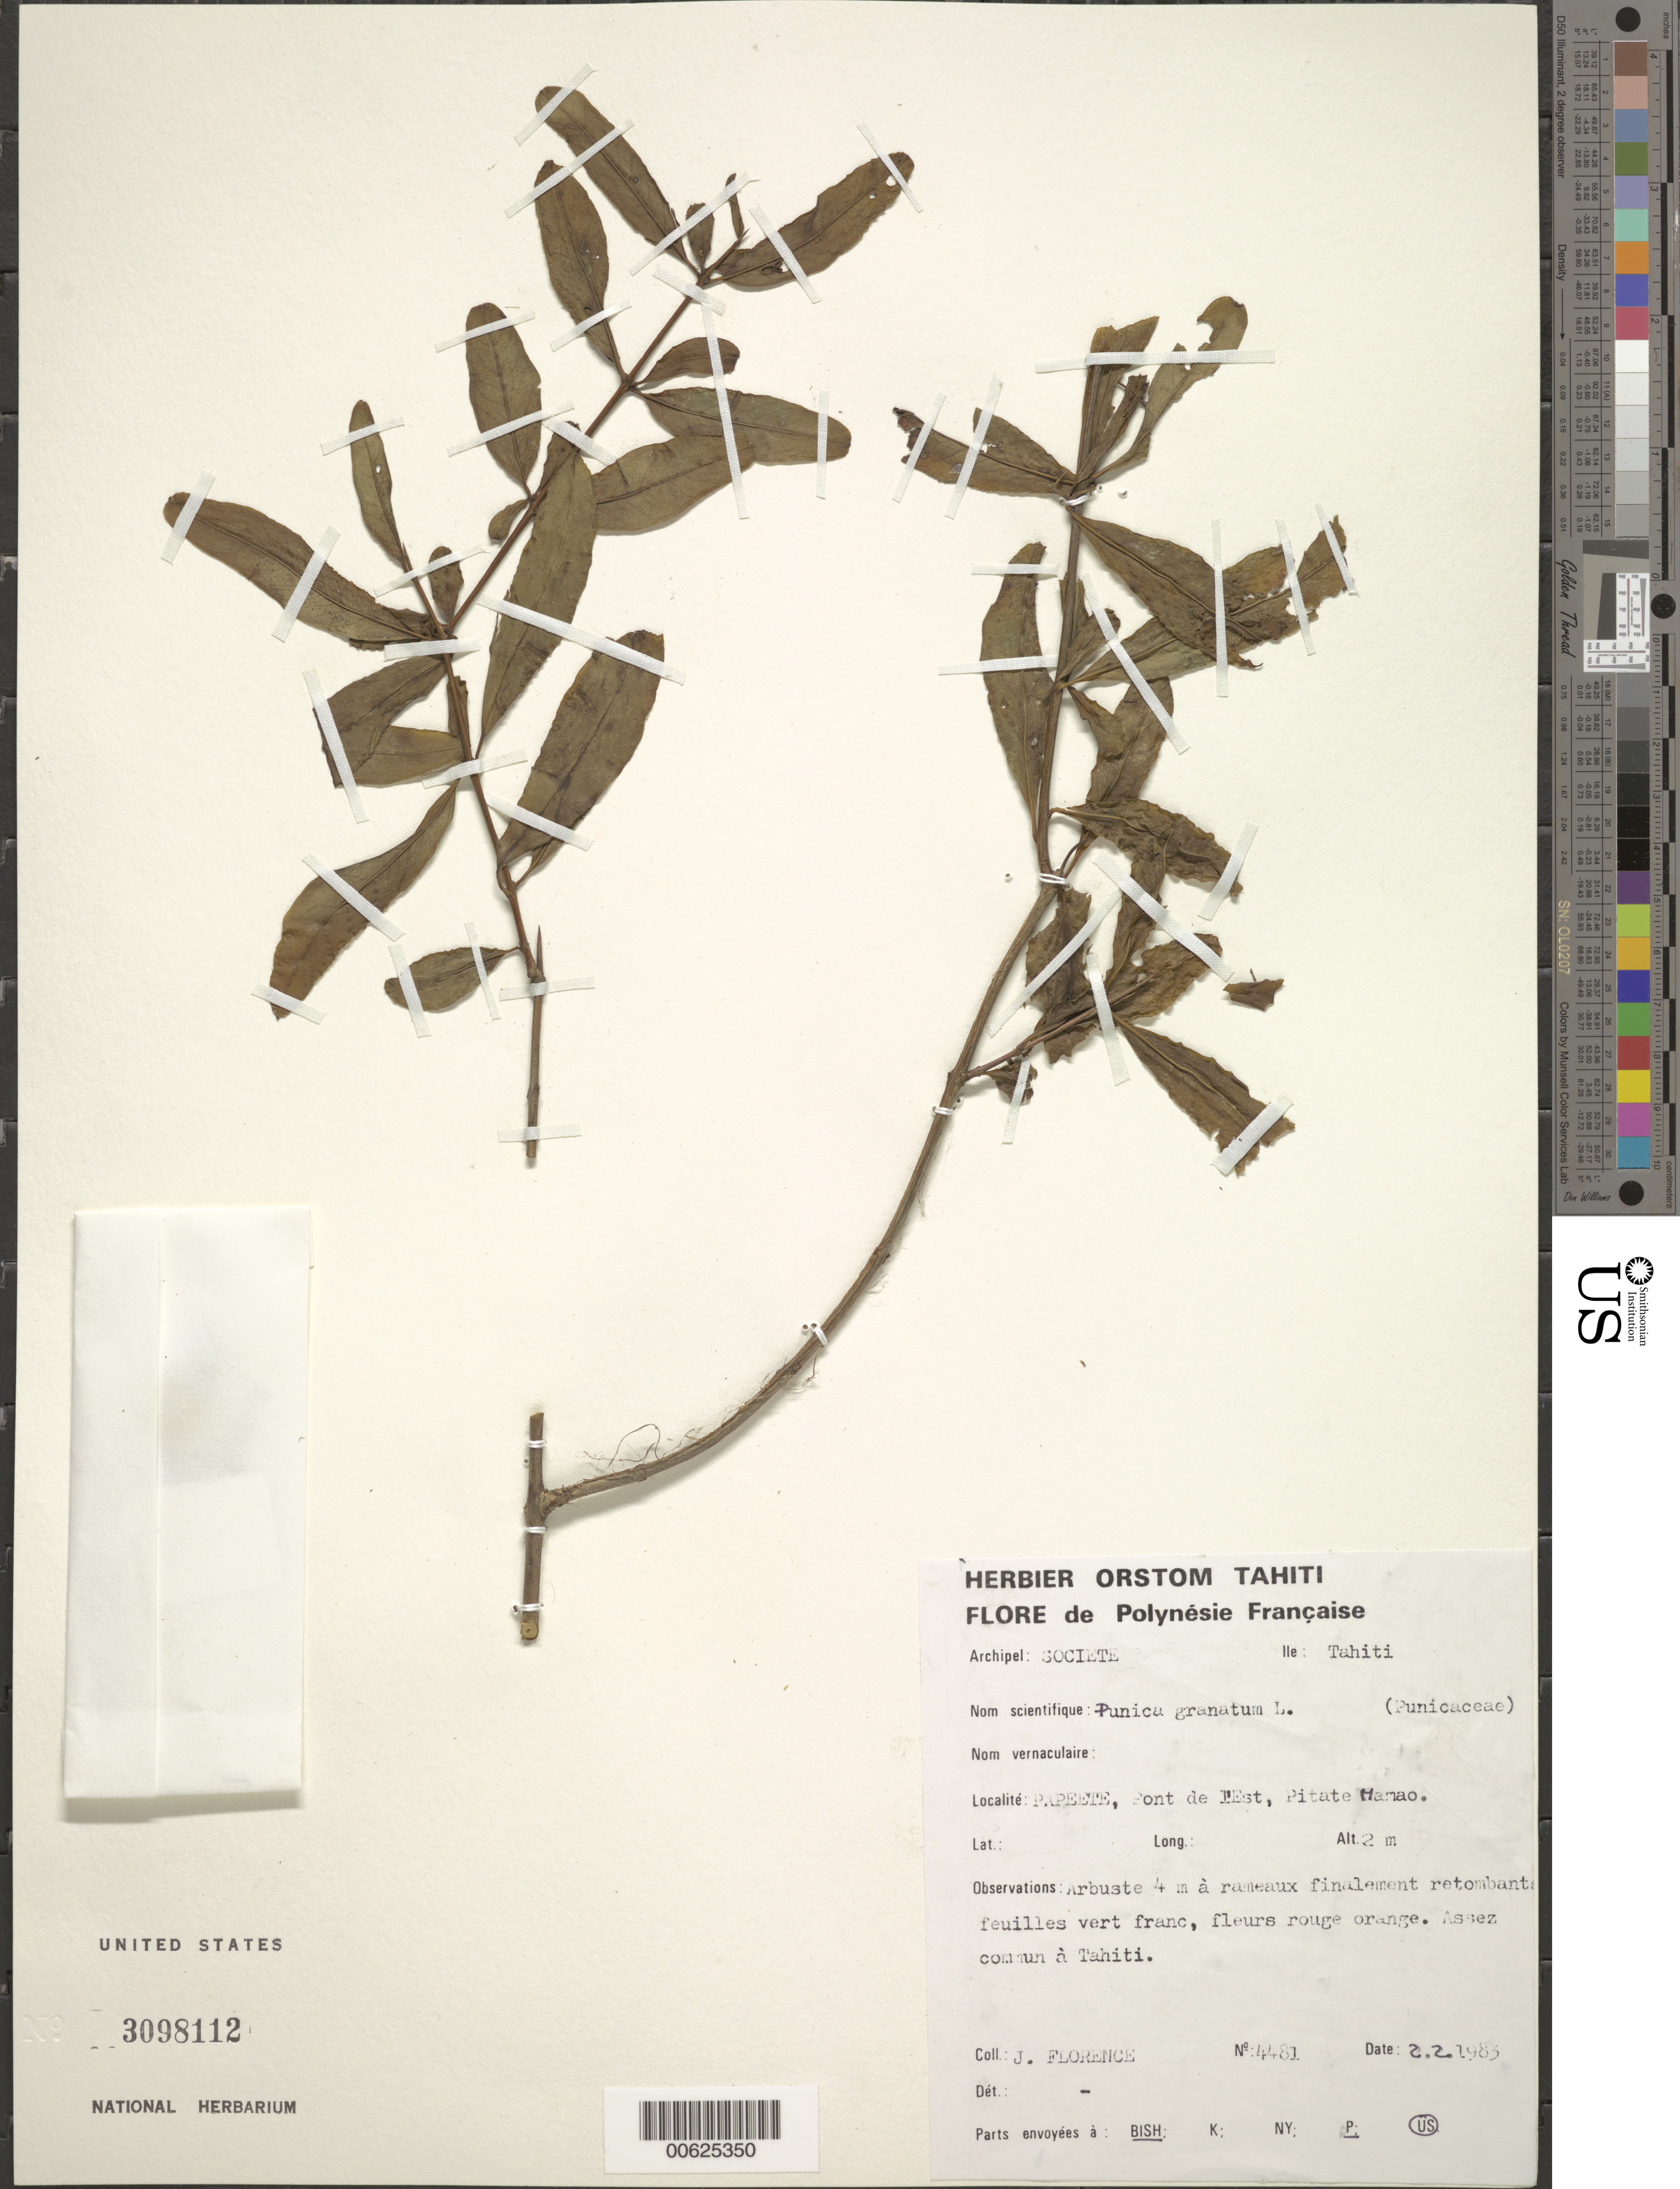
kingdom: Plantae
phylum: Tracheophyta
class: Magnoliopsida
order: Myrtales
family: Lythraceae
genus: Punica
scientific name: Punica granatum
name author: L.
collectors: J. Florence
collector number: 4481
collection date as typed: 02 Feb 1983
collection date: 1983-02-02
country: French Polynesia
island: Tahiti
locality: Papeete, font de l'est, Pitate Manao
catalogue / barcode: US 3098112